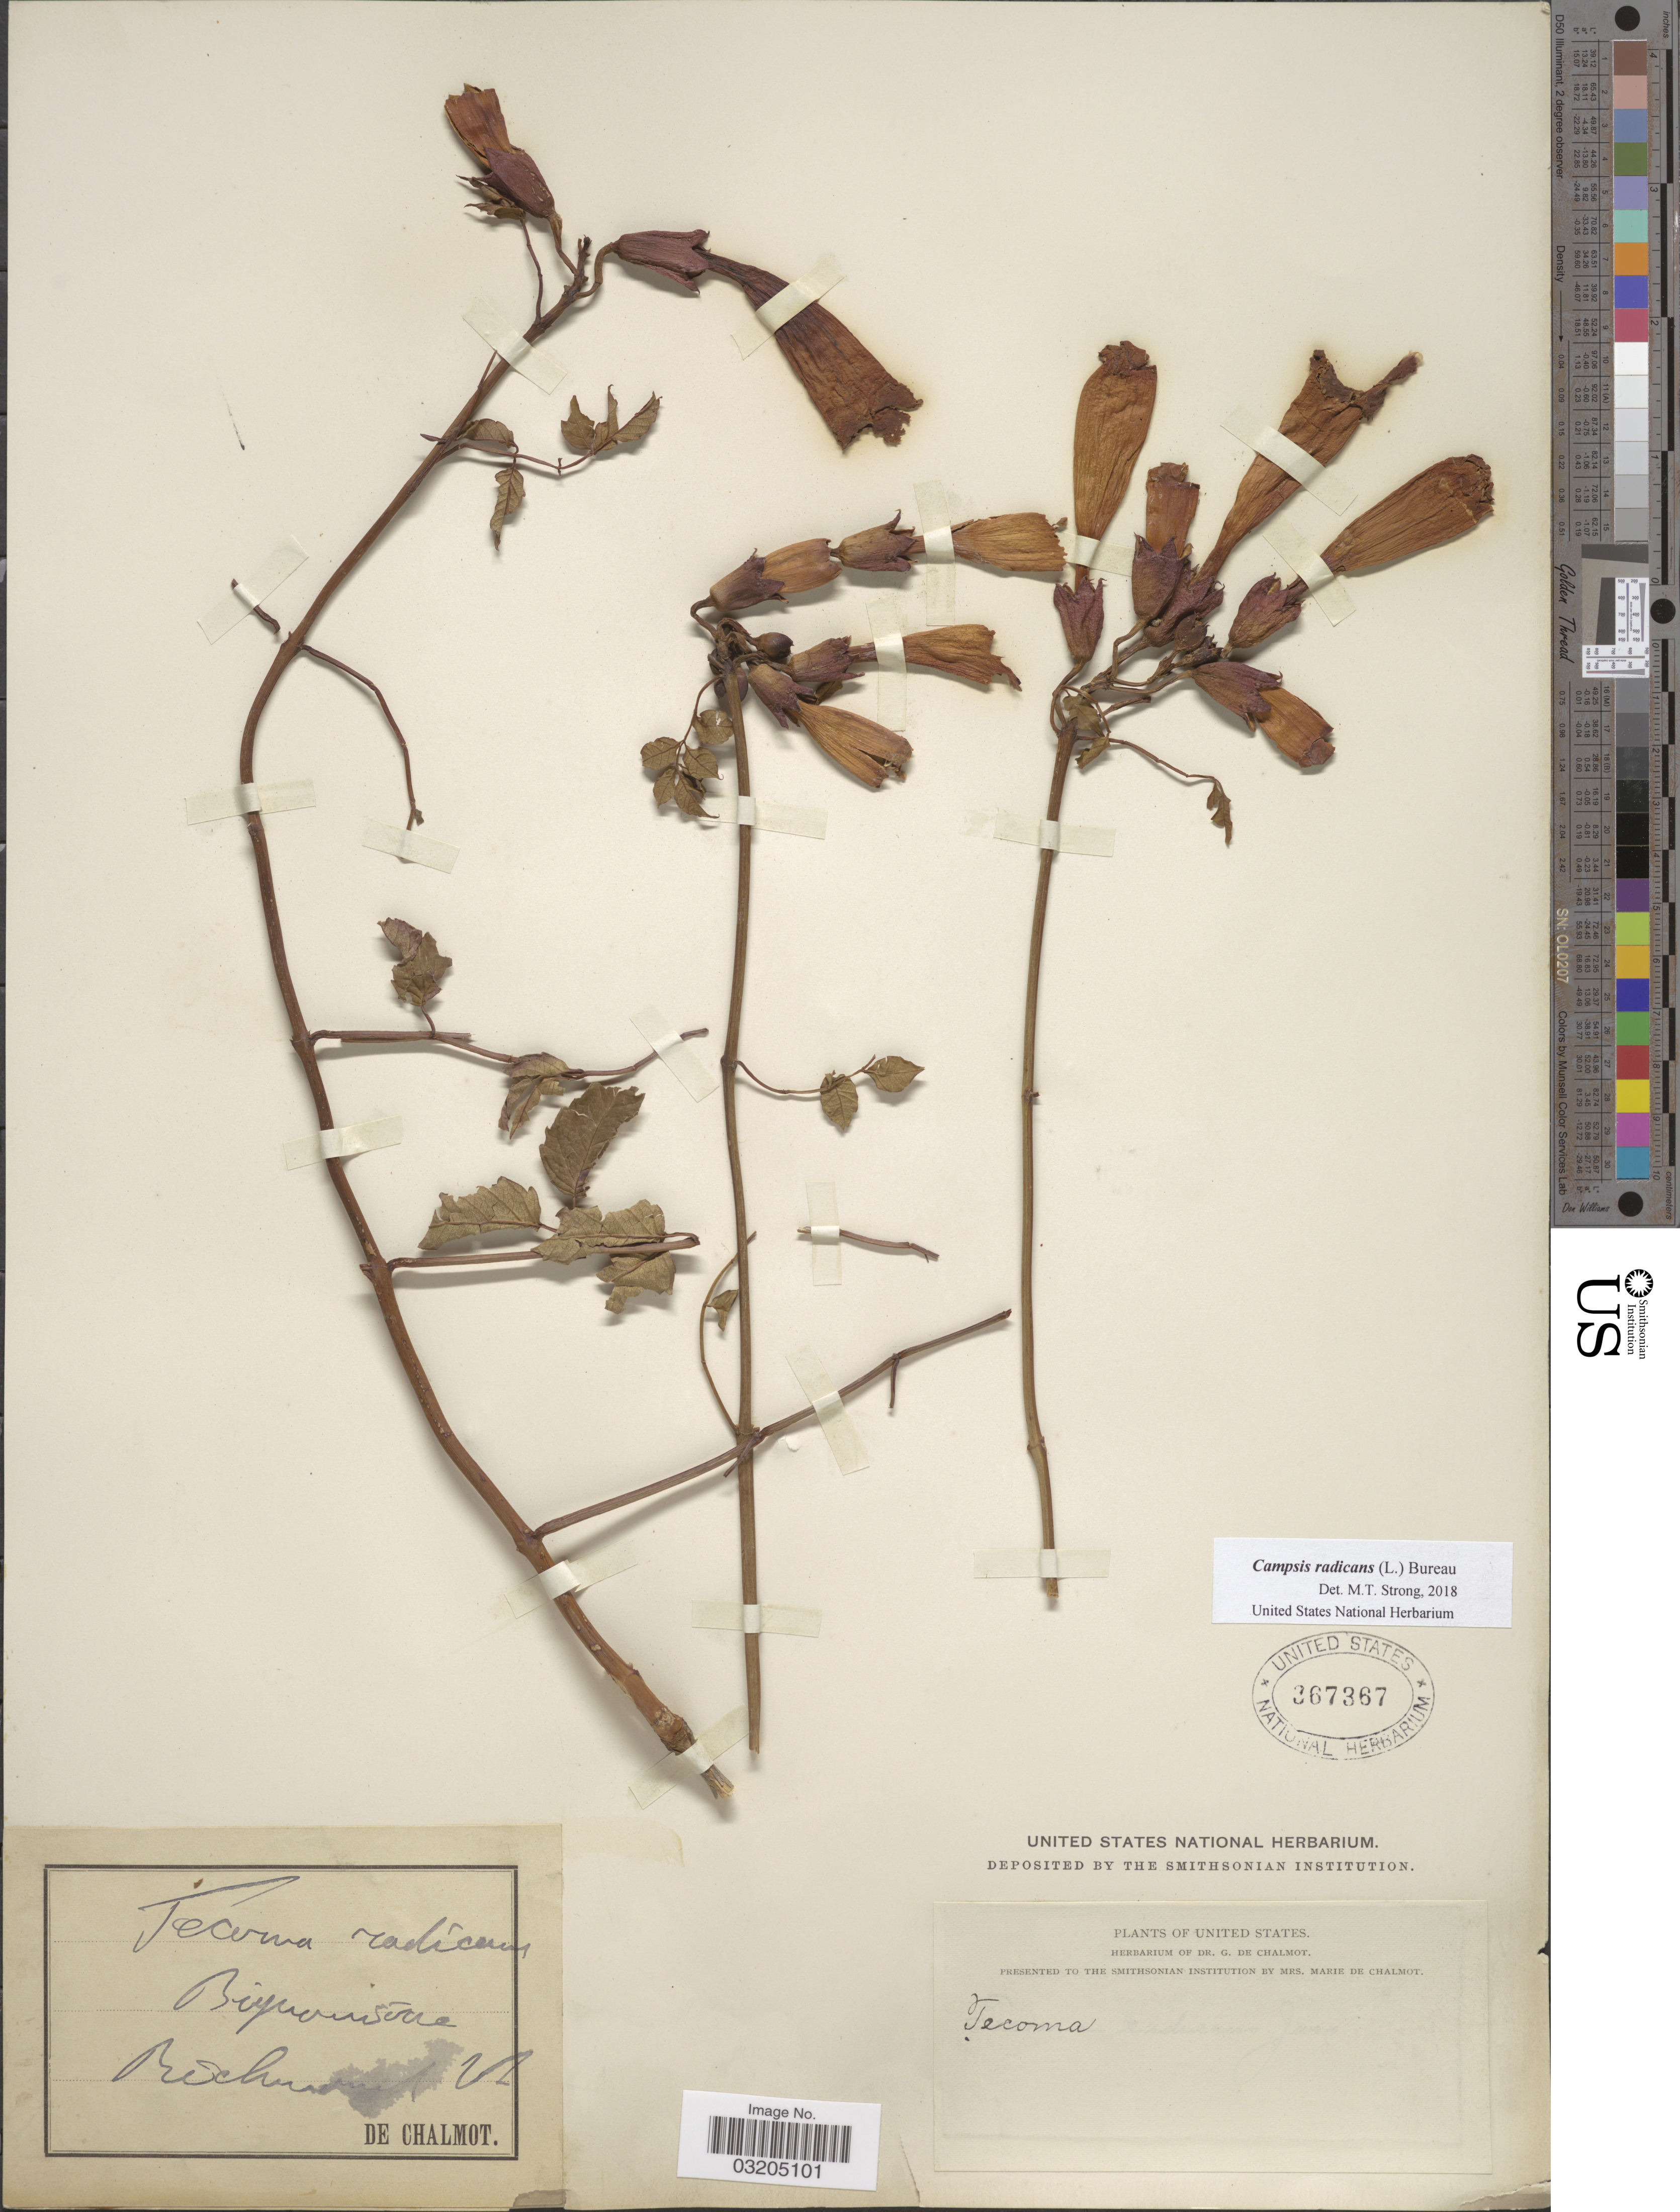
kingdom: Plantae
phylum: Tracheophyta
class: Magnoliopsida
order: Lamiales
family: Bignoniaceae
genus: Campsis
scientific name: Campsis radicans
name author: (L.) Seem.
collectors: G. de Chalmot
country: United States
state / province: Virginia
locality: Richmond.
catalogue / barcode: US 367367